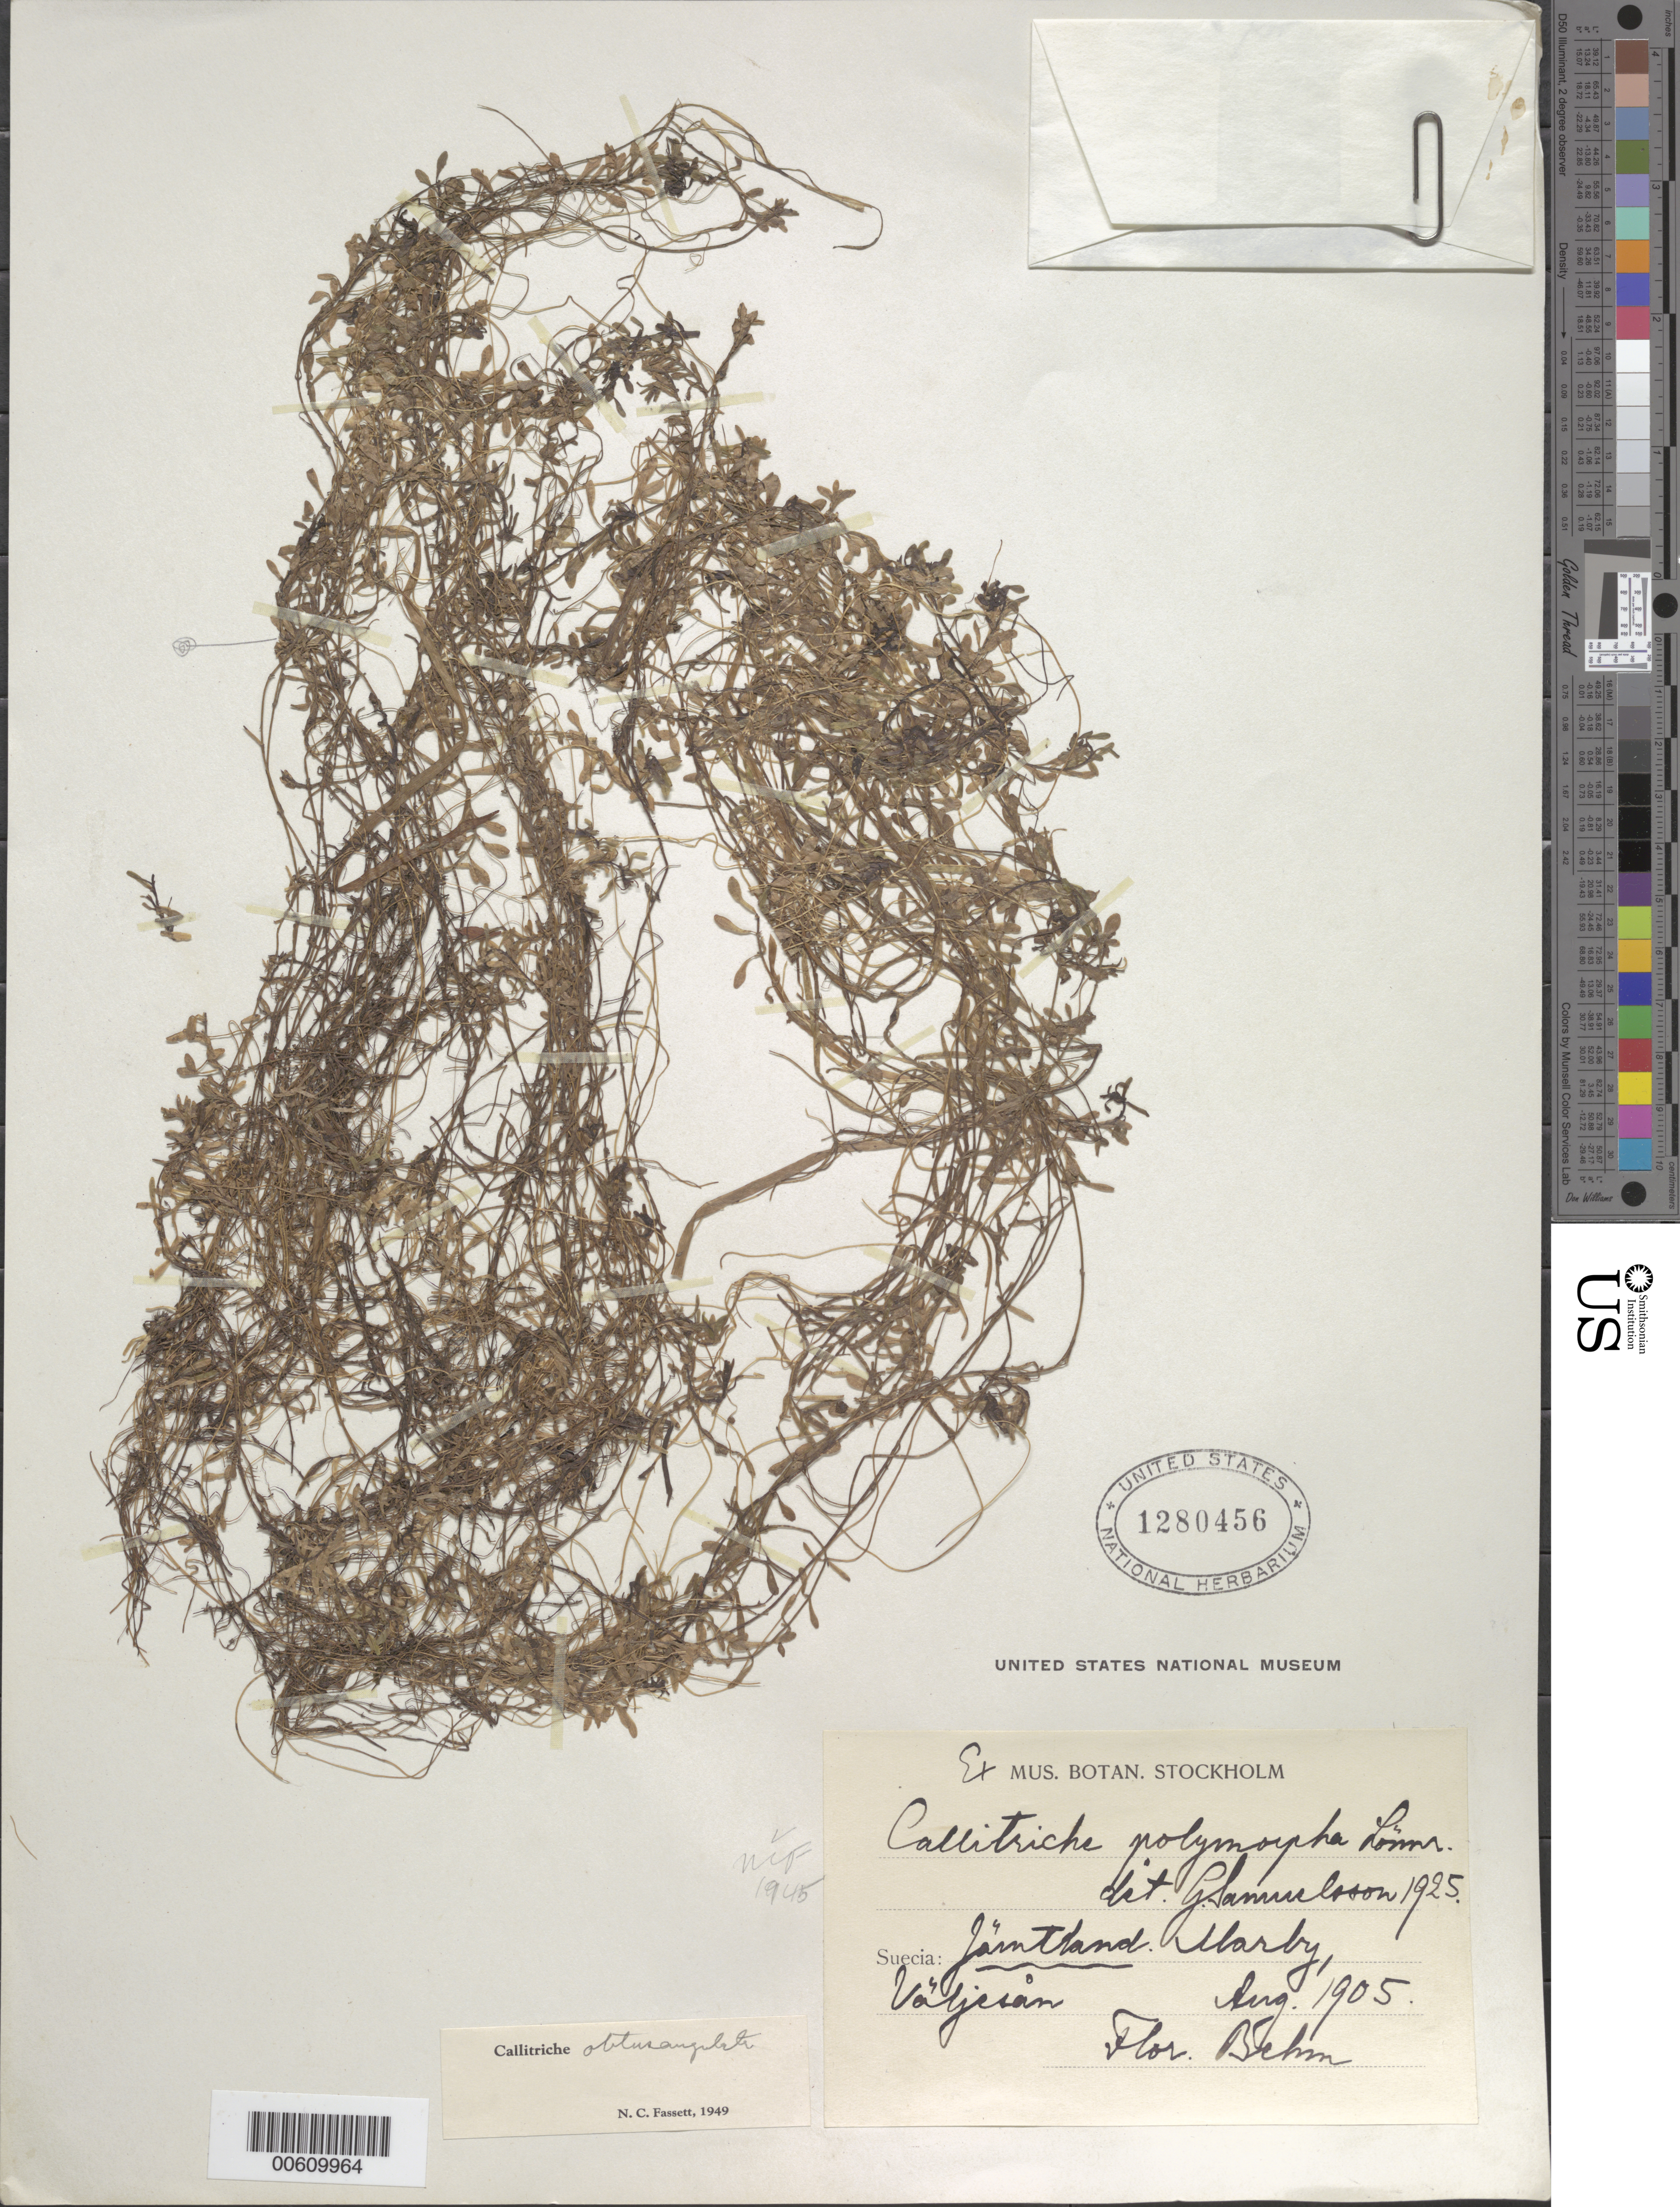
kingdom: Plantae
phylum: Tracheophyta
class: Magnoliopsida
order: Lamiales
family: Plantaginaceae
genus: Callitriche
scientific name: Callitriche obtusangulata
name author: Le Gall ex Hegelm.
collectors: F. Behm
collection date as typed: Aug 1905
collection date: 1905-08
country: Sweden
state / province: Jamtland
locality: Marby, Vaycsan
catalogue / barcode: US 1280456